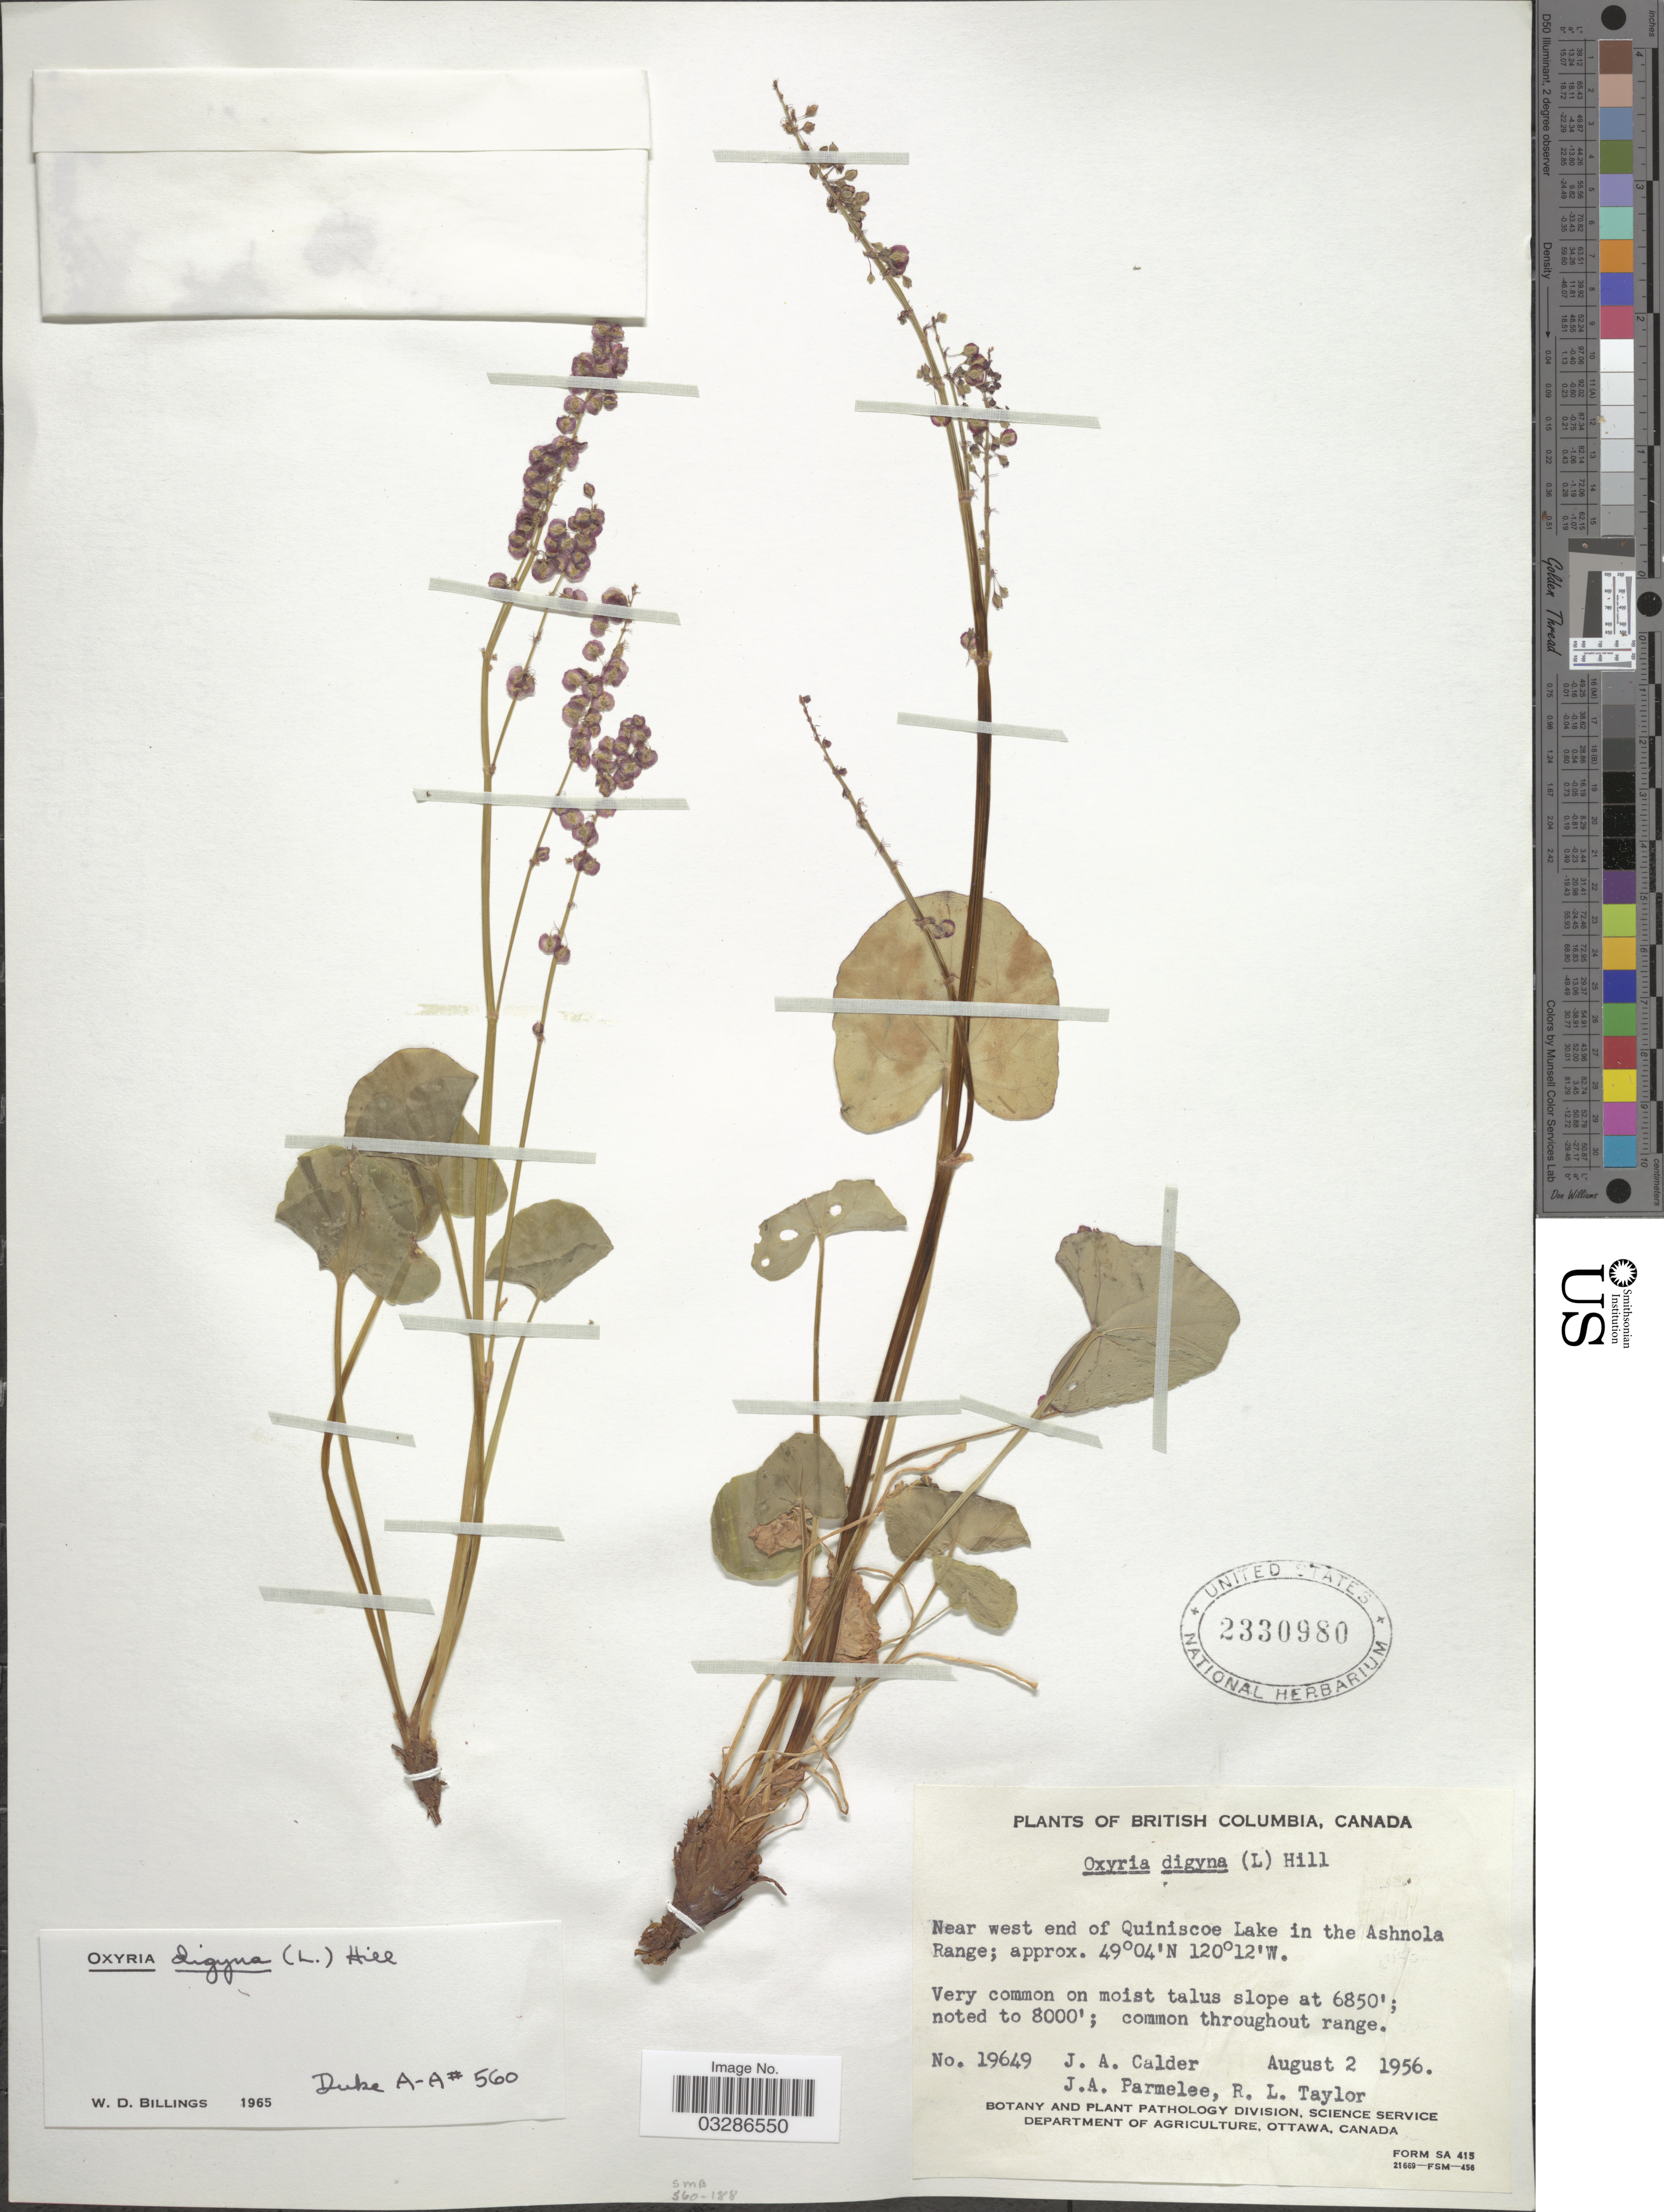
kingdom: Plantae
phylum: Tracheophyta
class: Magnoliopsida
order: Caryophyllales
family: Polygonaceae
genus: Oxyria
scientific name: Oxyria digyna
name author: (L.) Hill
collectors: J. A. Calder, J. A. Parmelee & R. Taylor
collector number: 19649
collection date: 1956-08-02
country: Canada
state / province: British Columbia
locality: Near west end of Quiniscoe Lake in the Ashnola Range.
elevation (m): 2088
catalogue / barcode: US 2330980